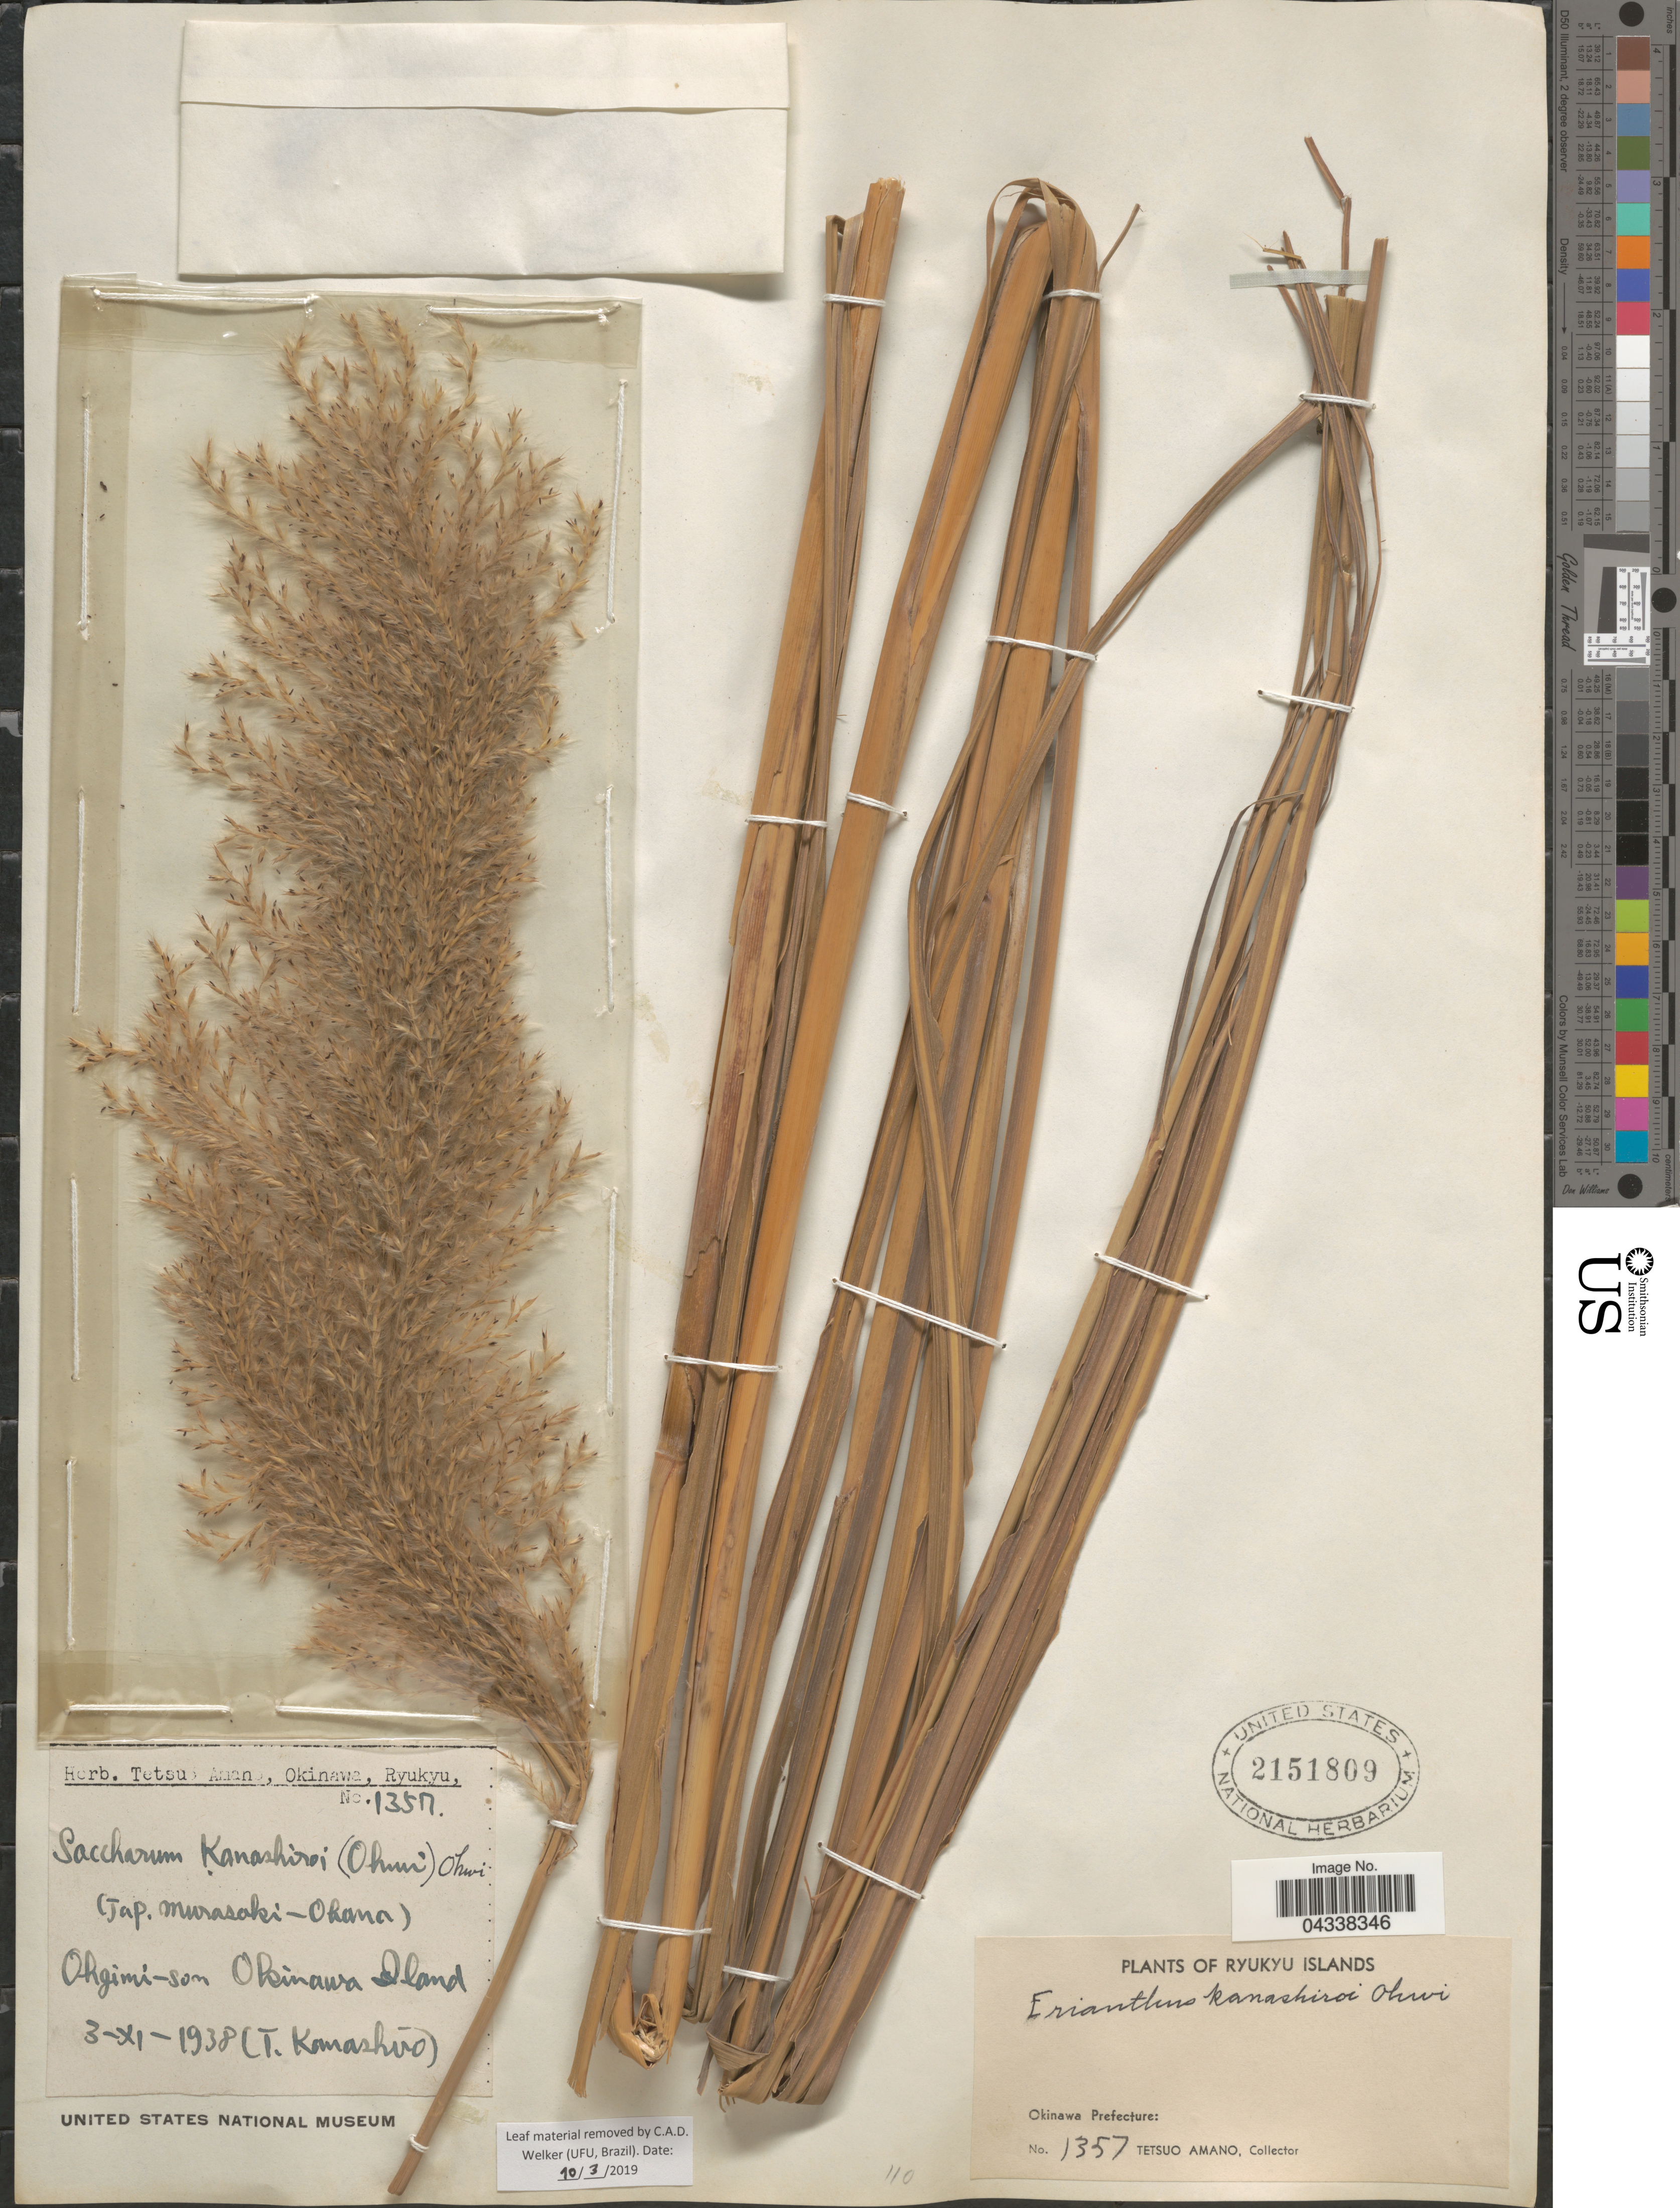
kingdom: Plantae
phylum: Tracheophyta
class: Liliopsida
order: Poales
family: Poaceae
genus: Saccharum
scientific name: Saccharum kanashiroi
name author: (Ohwi) Ohwi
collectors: T. Kanashiro & T. Amano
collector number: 1357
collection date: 1938-11-03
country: Japan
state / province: Okinawa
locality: Ohgimi-som Okinawa Island. Ryukyu Islands. Okinawa Prefecture.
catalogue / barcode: US 2151809